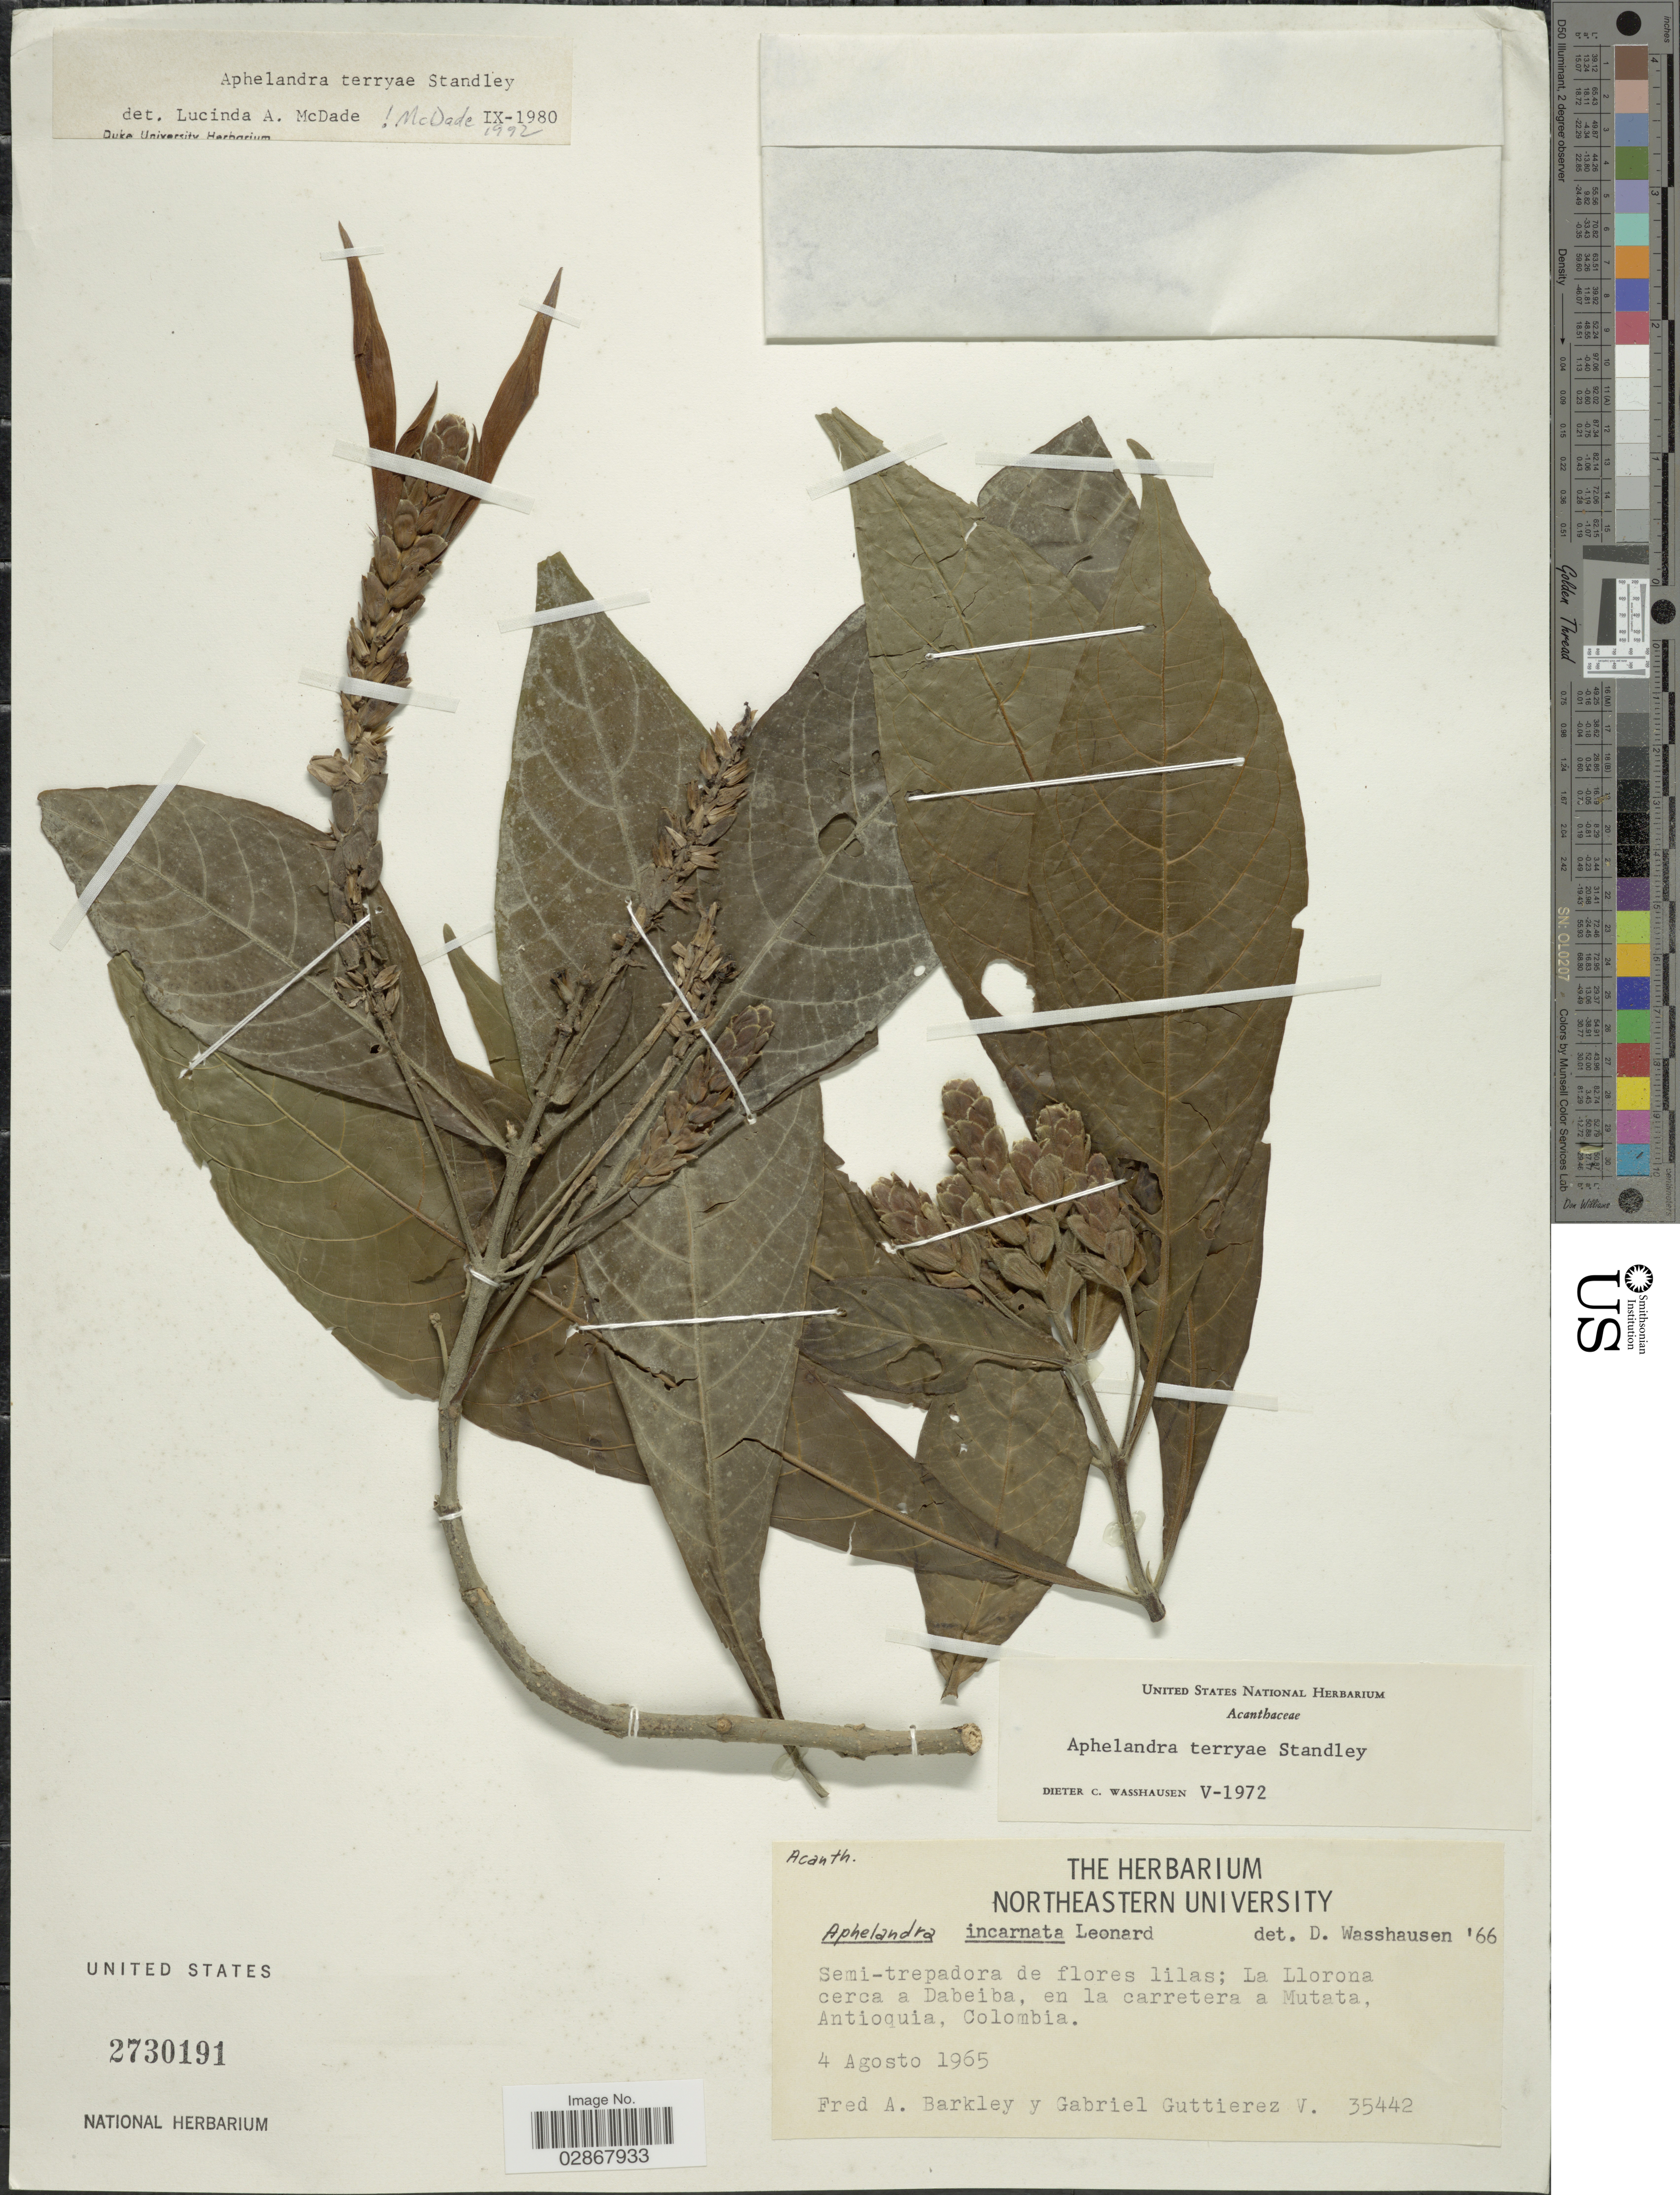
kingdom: Plantae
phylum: Tracheophyta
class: Magnoliopsida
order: Lamiales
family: Acanthaceae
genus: Aphelandra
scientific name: Aphelandra terryae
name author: Standl.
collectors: F. A. Barkley & G. Gutiérrez V.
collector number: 35442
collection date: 1965-08-04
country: Colombia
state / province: Antioquia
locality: La Llorona cerca a Dabeiba, en la carretera a Mutata.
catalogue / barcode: US 2730191